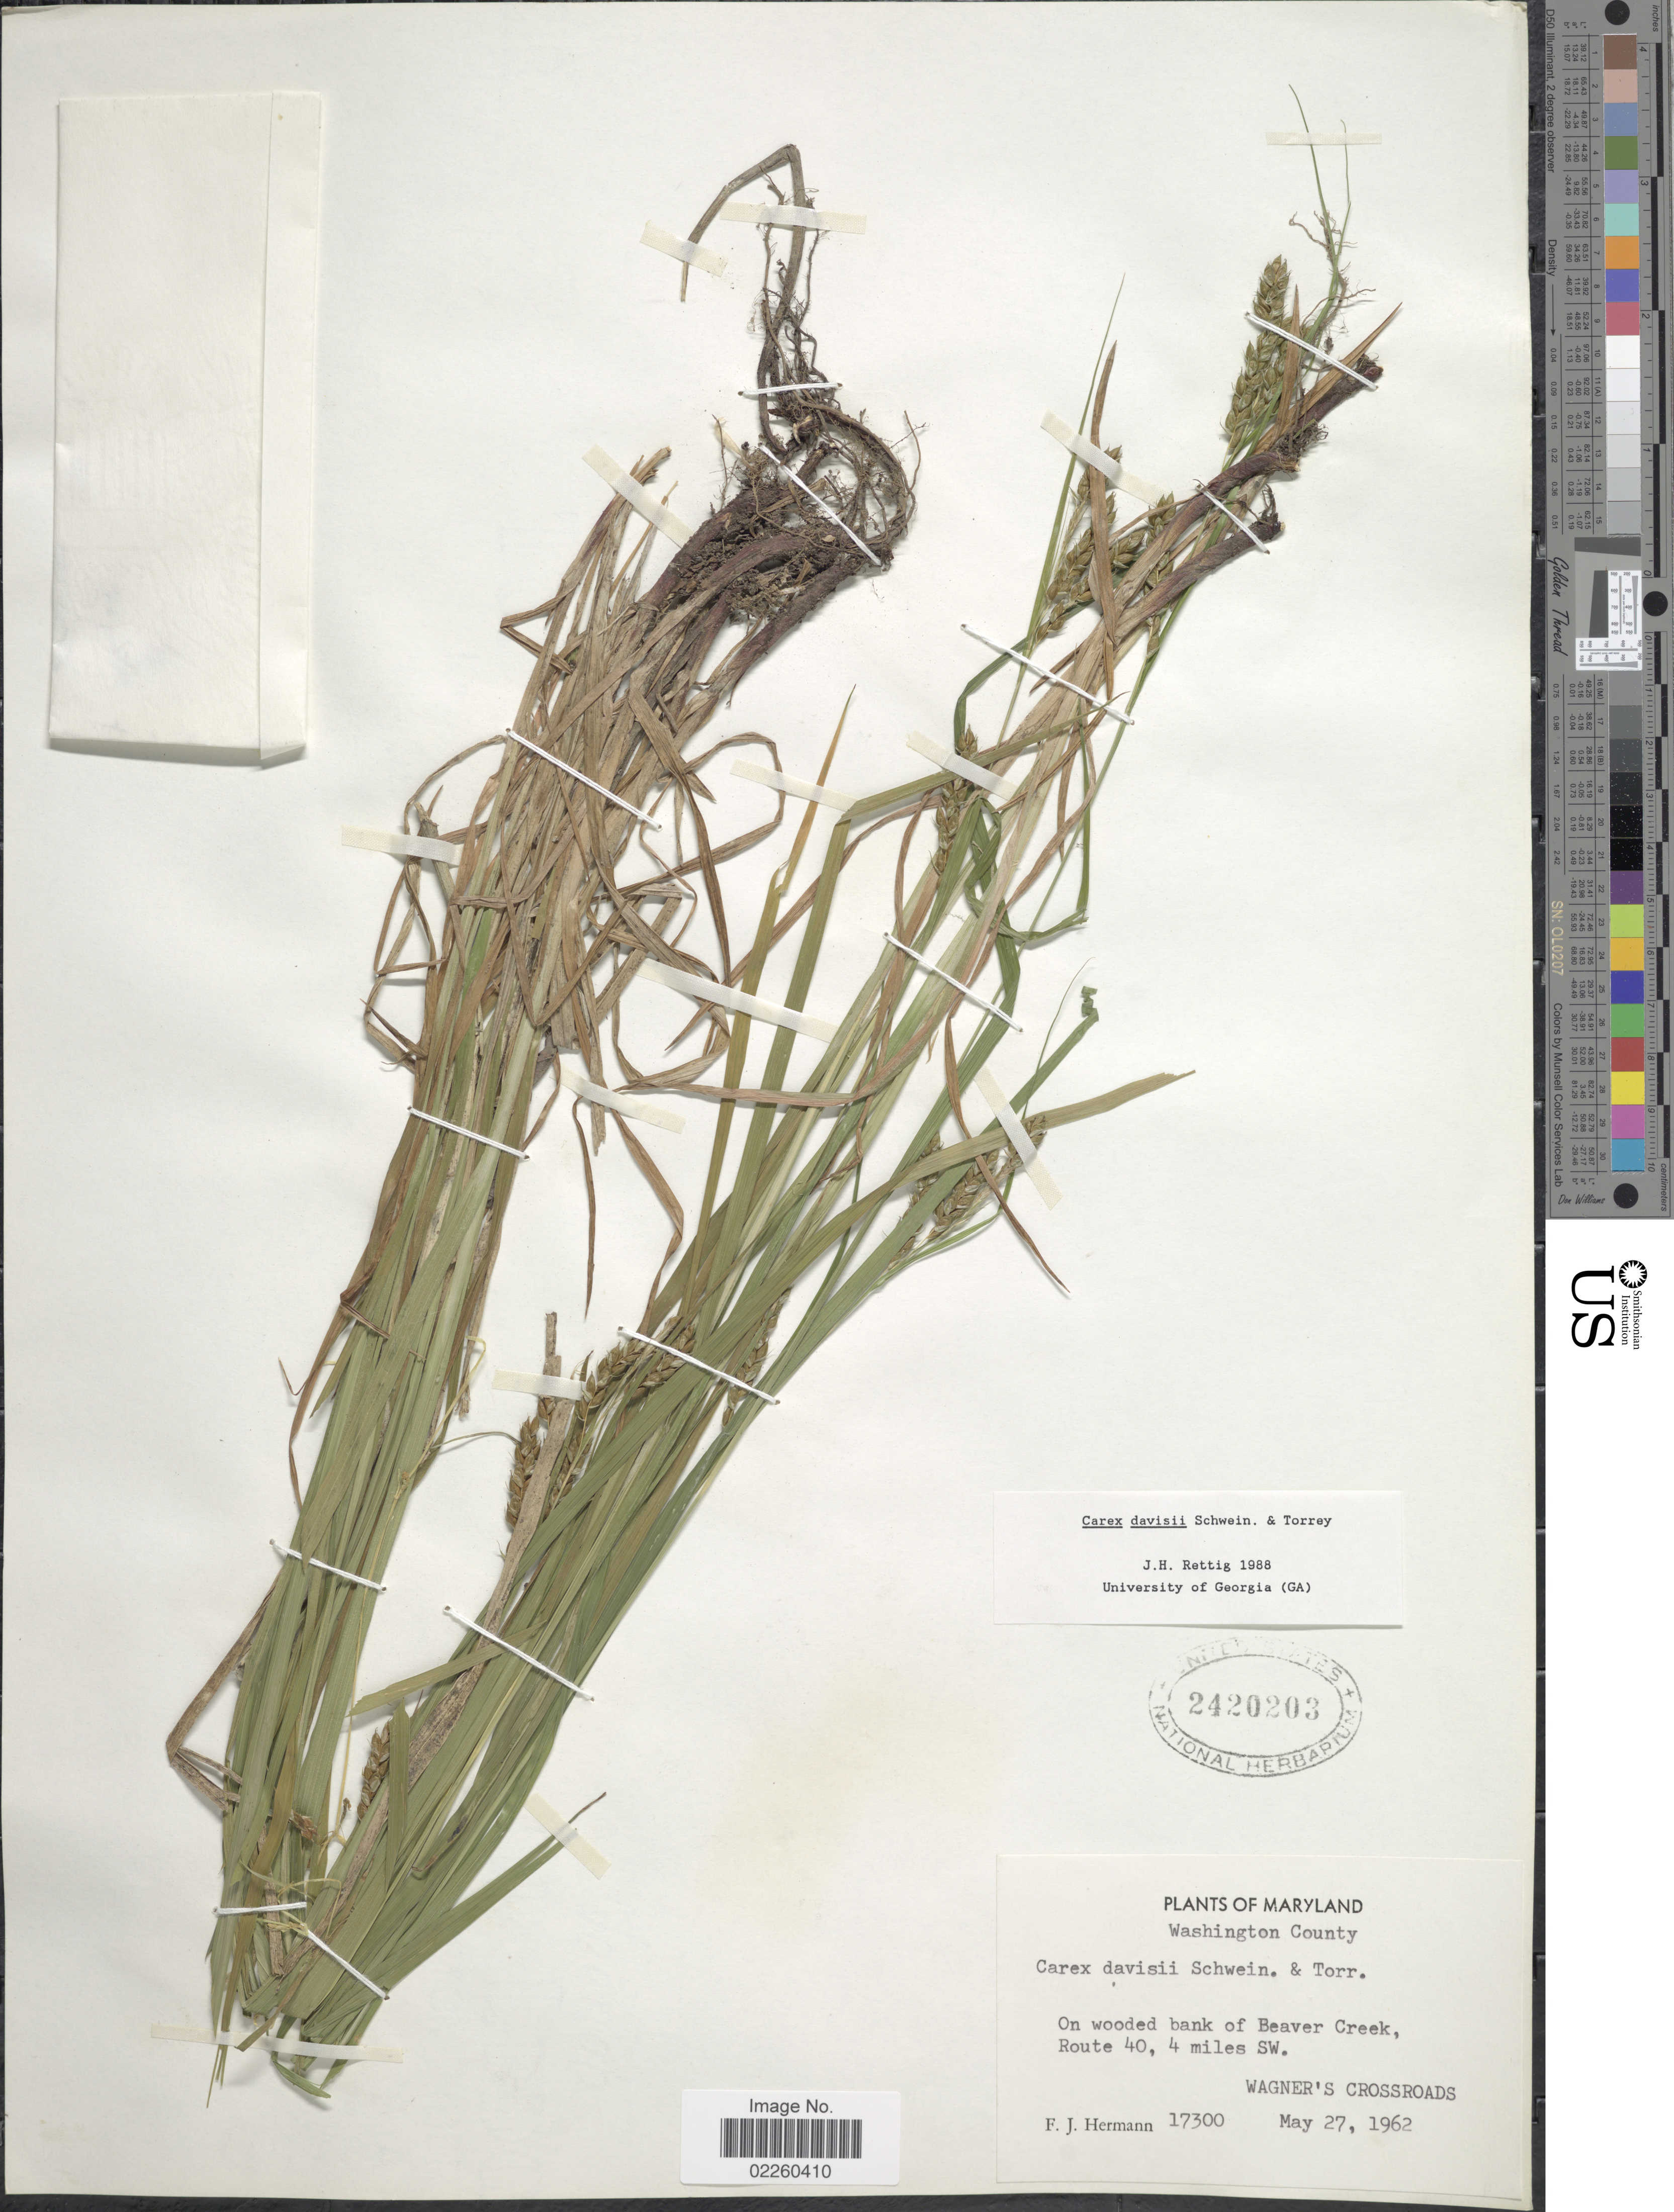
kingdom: Plantae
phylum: Tracheophyta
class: Liliopsida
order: Poales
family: Cyperaceae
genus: Carex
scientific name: Carex davisii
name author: Schwein. & Torr.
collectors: F. J. Hermann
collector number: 17300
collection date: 1962-05-27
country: United States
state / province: Maryland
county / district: Washington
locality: Washington County, On wooded bank of Beaver Creek, Route 40, 4 miles SW. Wagner's Crossroads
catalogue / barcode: US 2420203